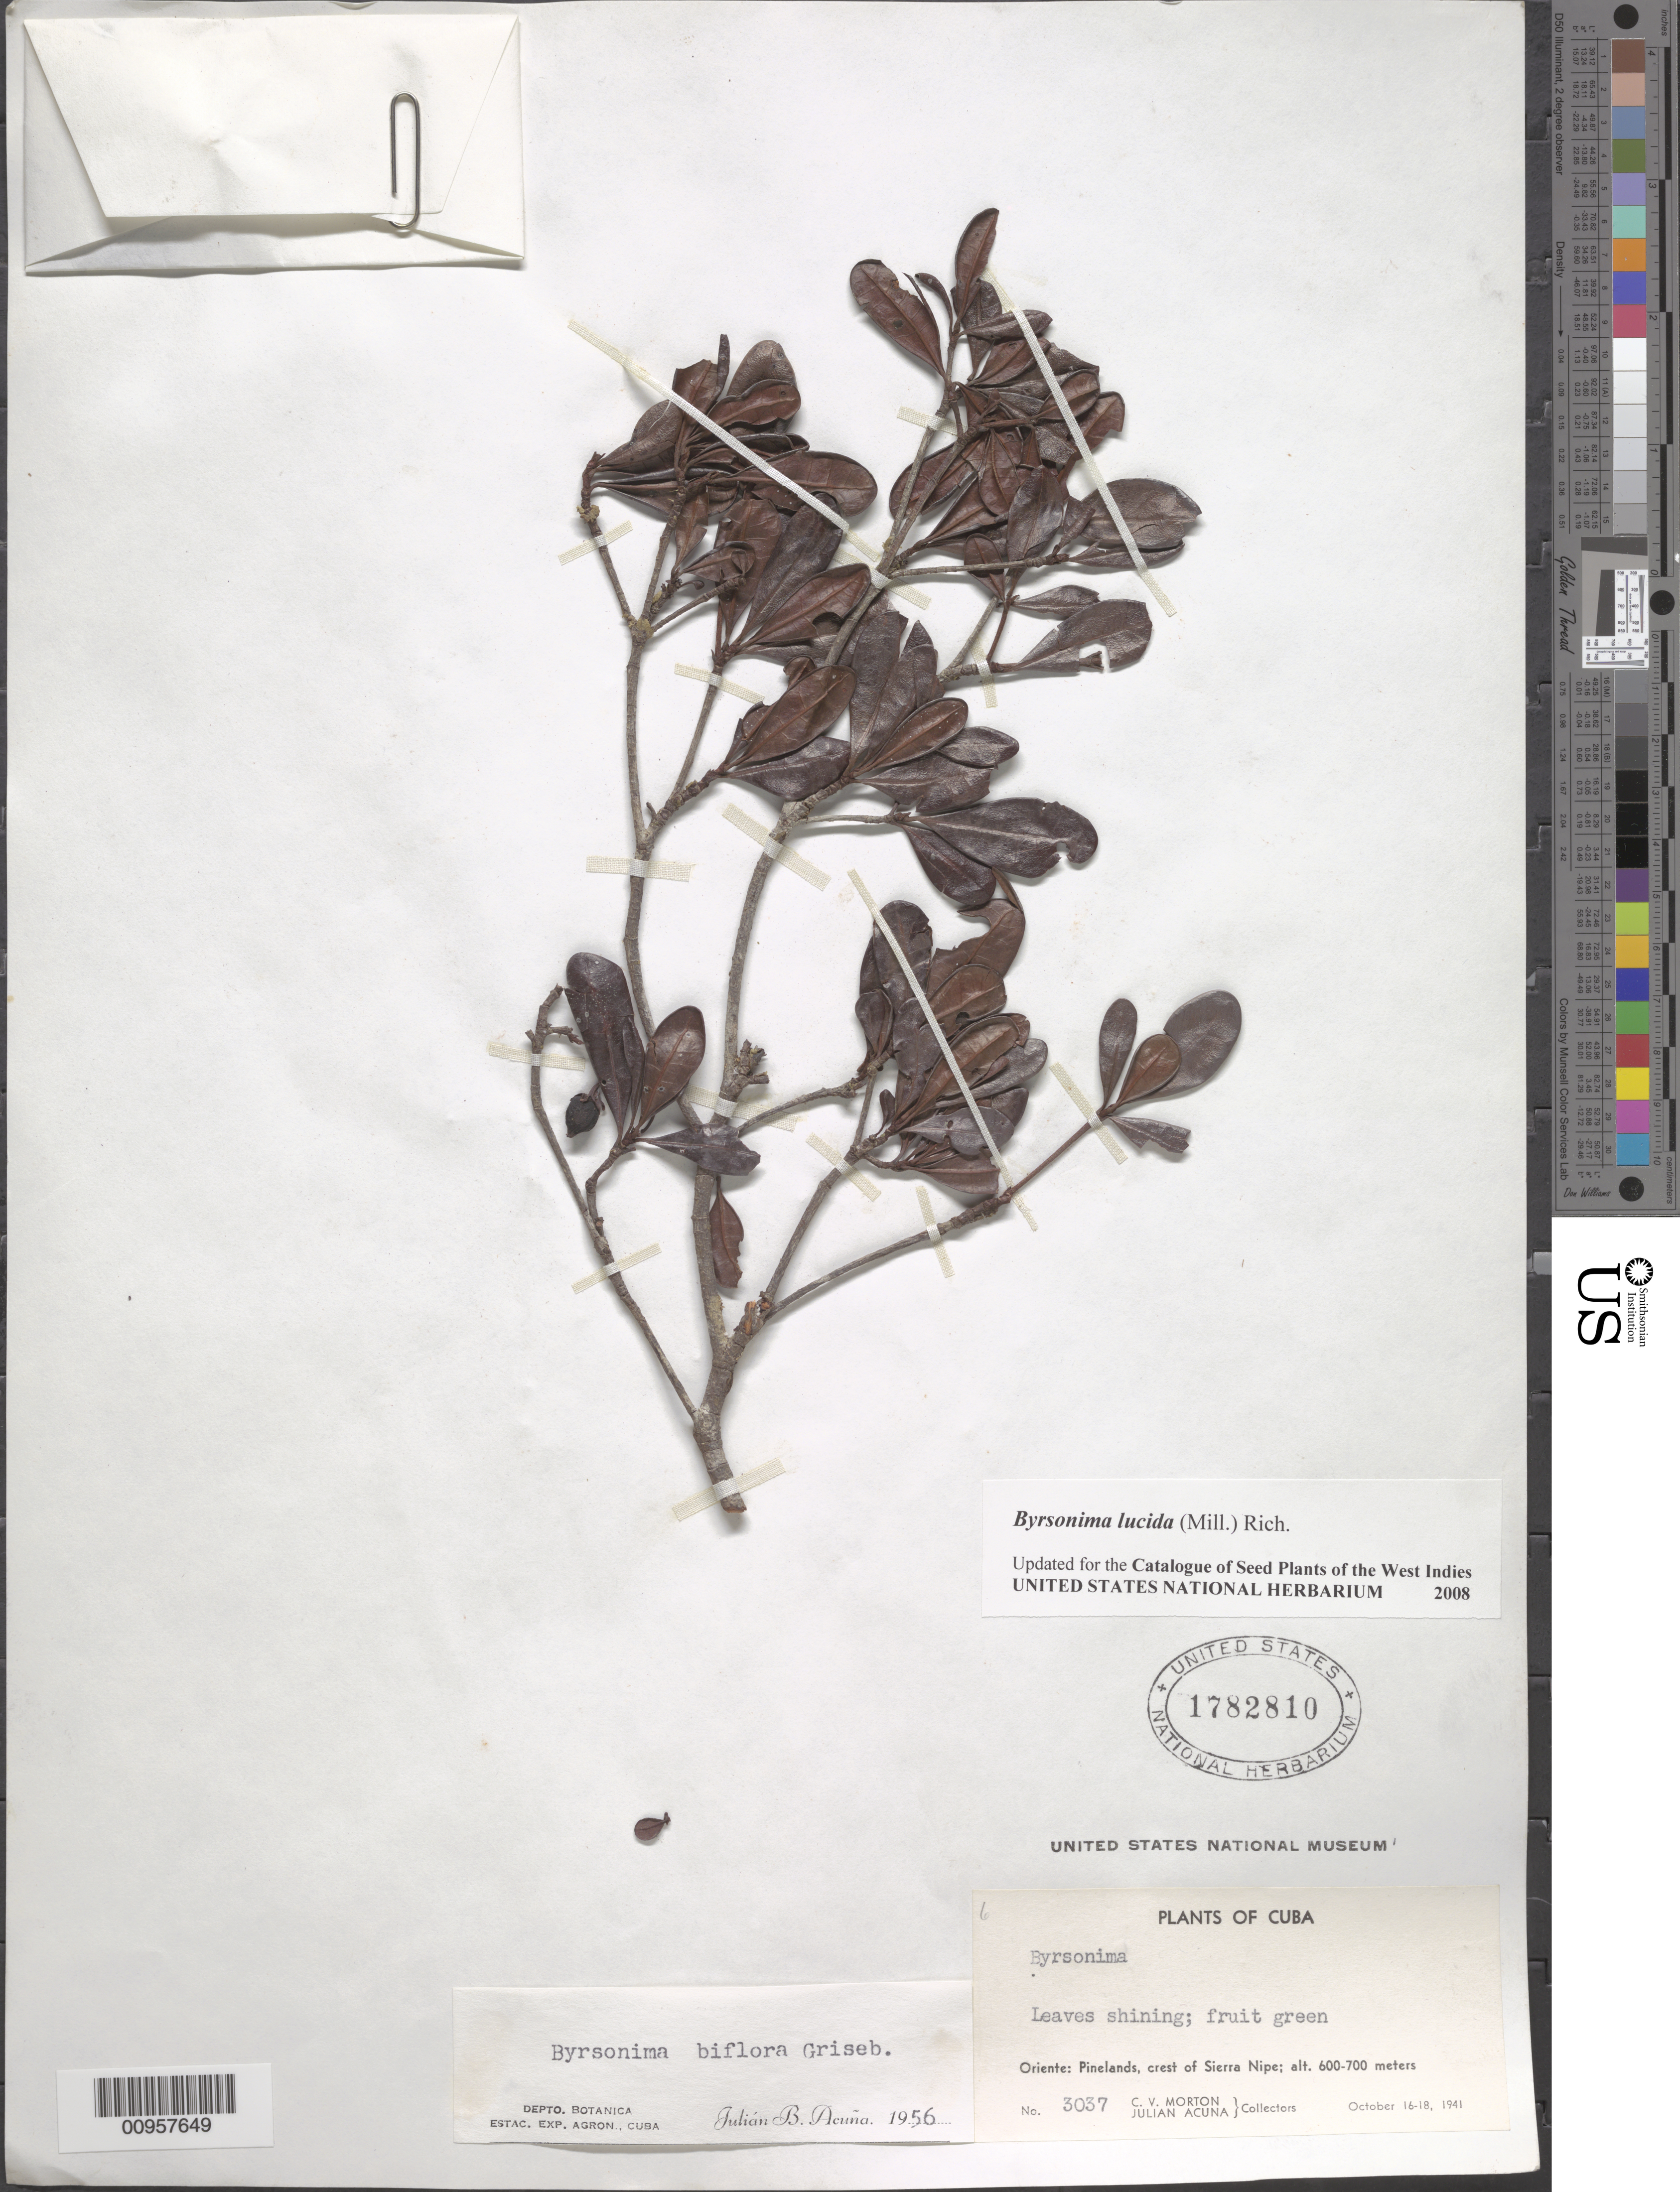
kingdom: Plantae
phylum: Tracheophyta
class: Magnoliopsida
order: Malpighiales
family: Malpighiaceae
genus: Byrsonima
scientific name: Byrsonima lucida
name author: (Mill.) DC.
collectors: C. V. Morton & J. Acuña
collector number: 3037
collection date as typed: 16 Oct 1941 to 18 Oct 1941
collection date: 1941-10-16/1941-10-18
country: Cuba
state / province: Holguín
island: Cuba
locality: Crest of Sierra Nipe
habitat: Pinelands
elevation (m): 600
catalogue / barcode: US 1782810